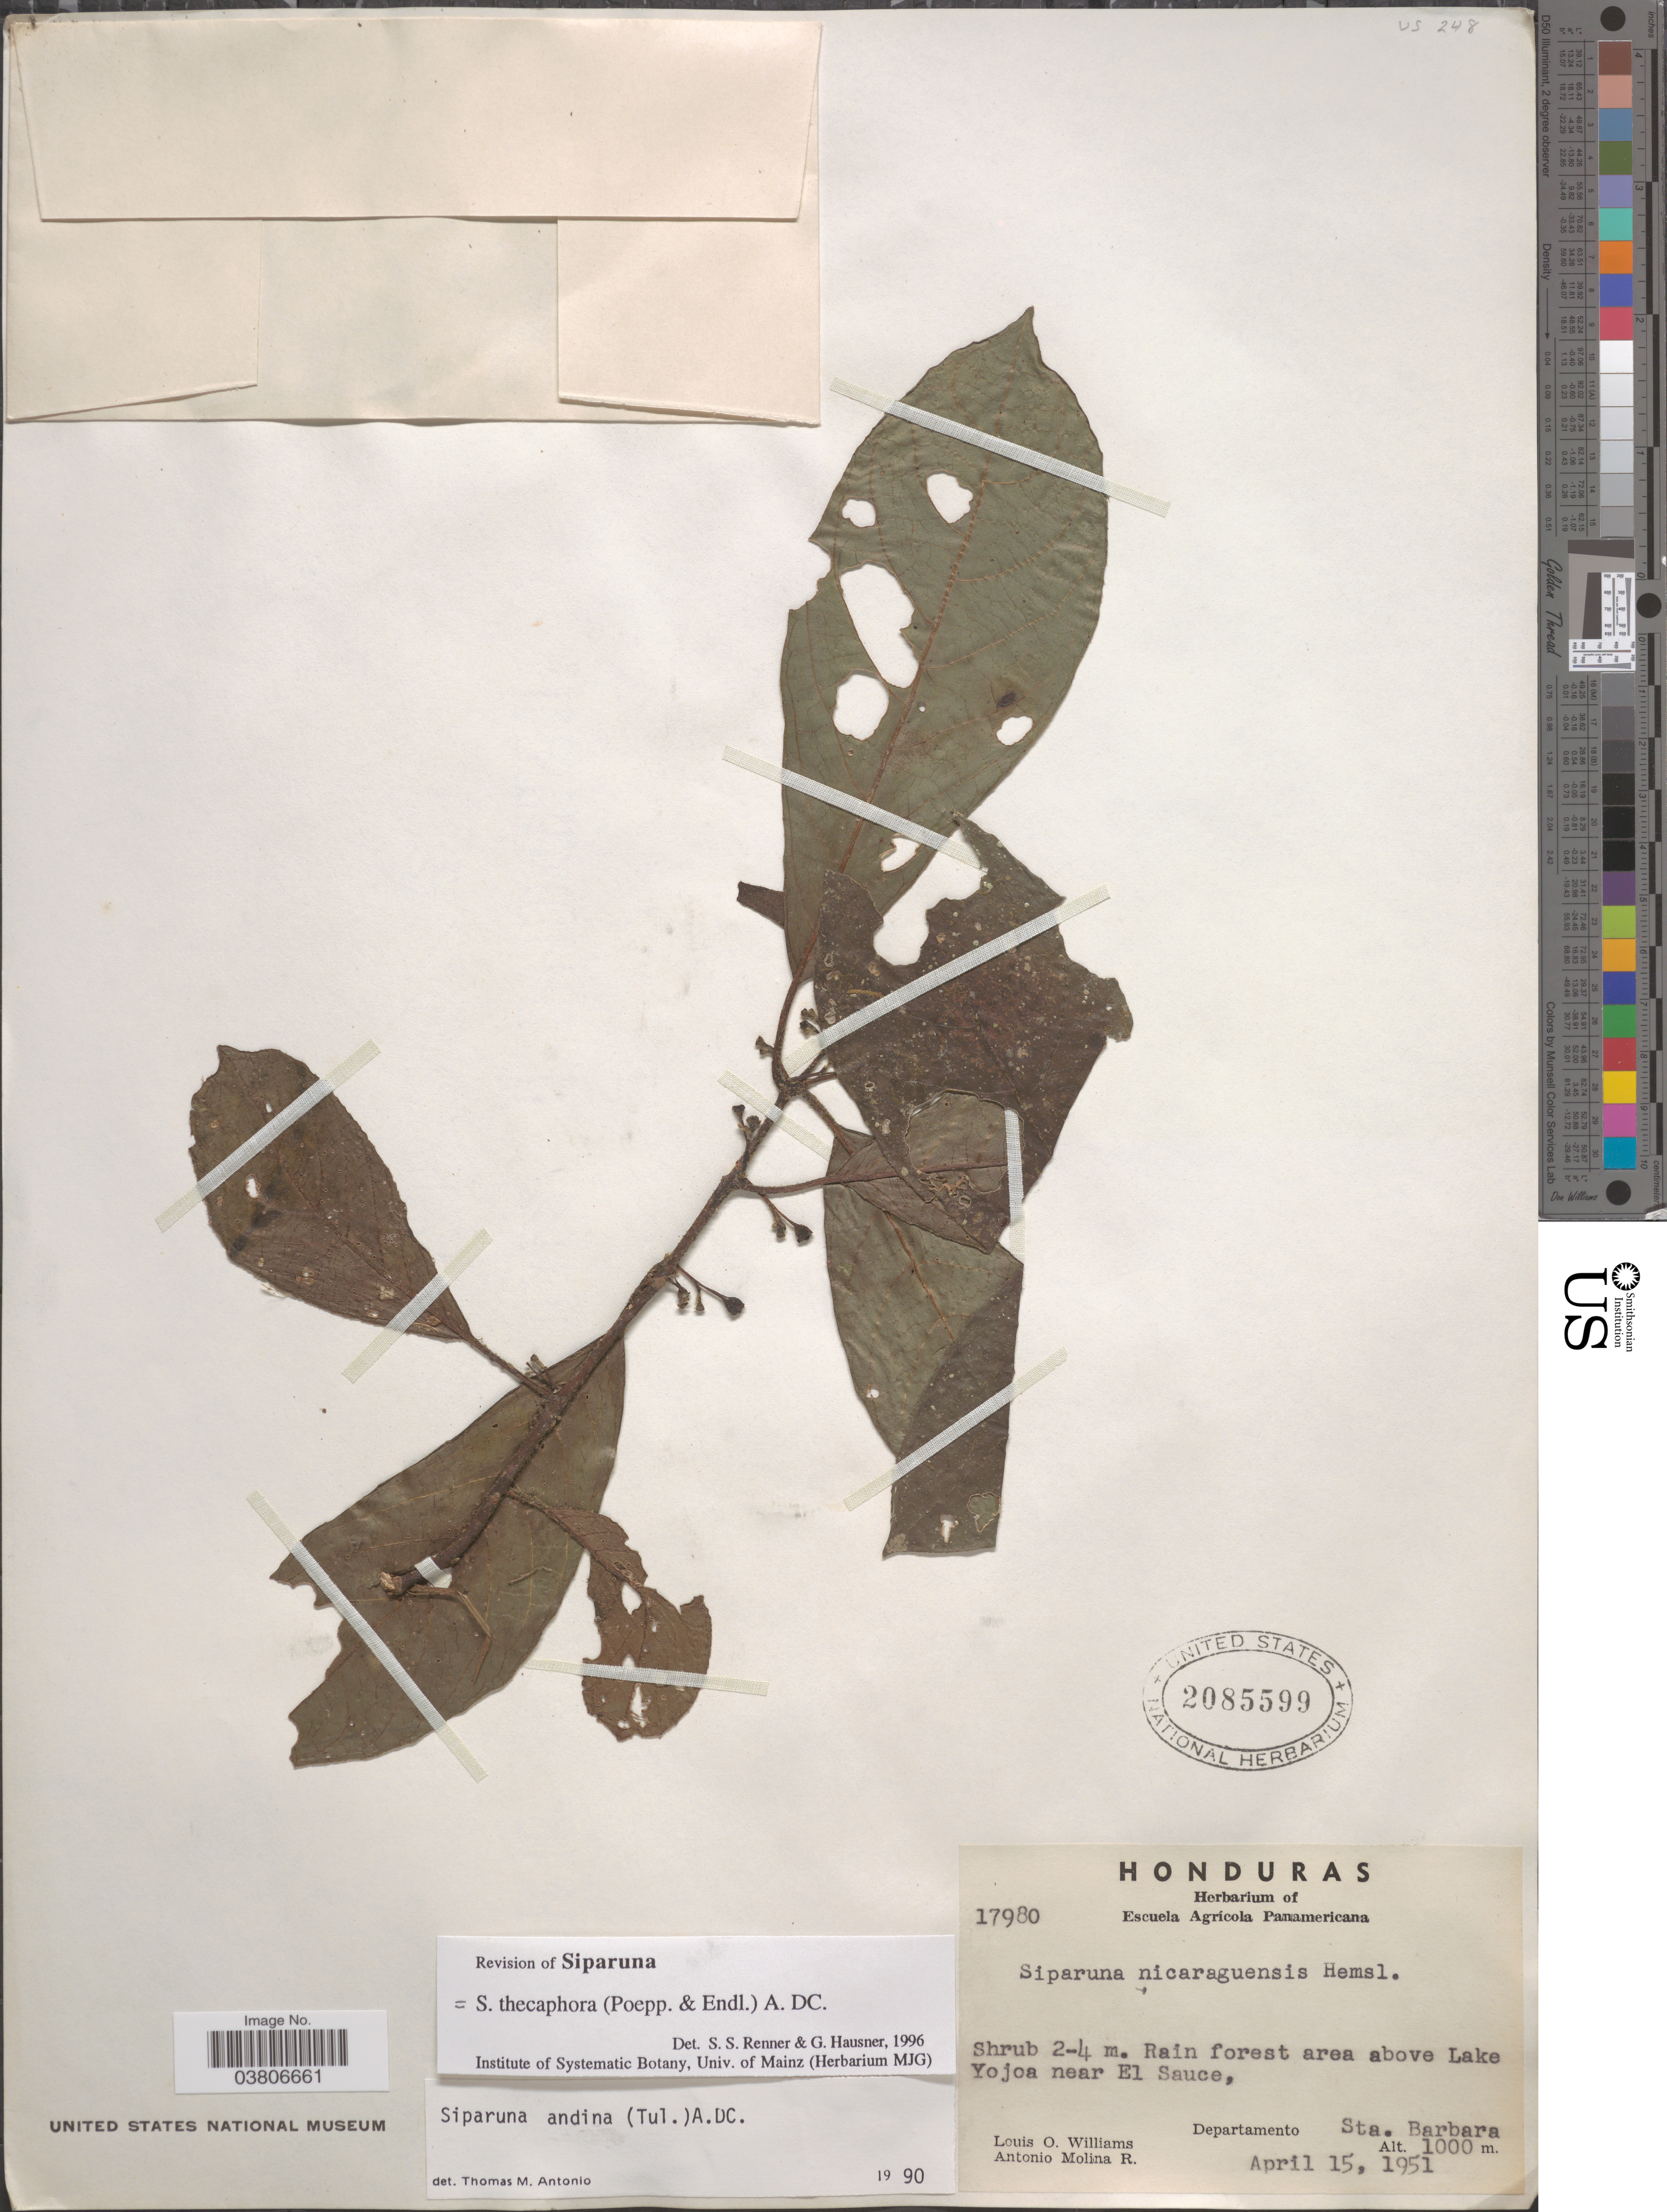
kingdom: Plantae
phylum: Tracheophyta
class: Magnoliopsida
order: Laurales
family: Siparunaceae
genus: Siparuna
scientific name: Siparuna thecaphora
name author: (Poepp. & Endl.) A. DC.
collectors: L. O. Williams & A. Molina R.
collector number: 17980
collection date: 1951-04-15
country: Honduras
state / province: Santa Barbara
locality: Rain forest area above Lake Yojoa near El Sauce, Departamento Sta. Barbara.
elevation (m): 1000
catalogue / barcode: US 2085599